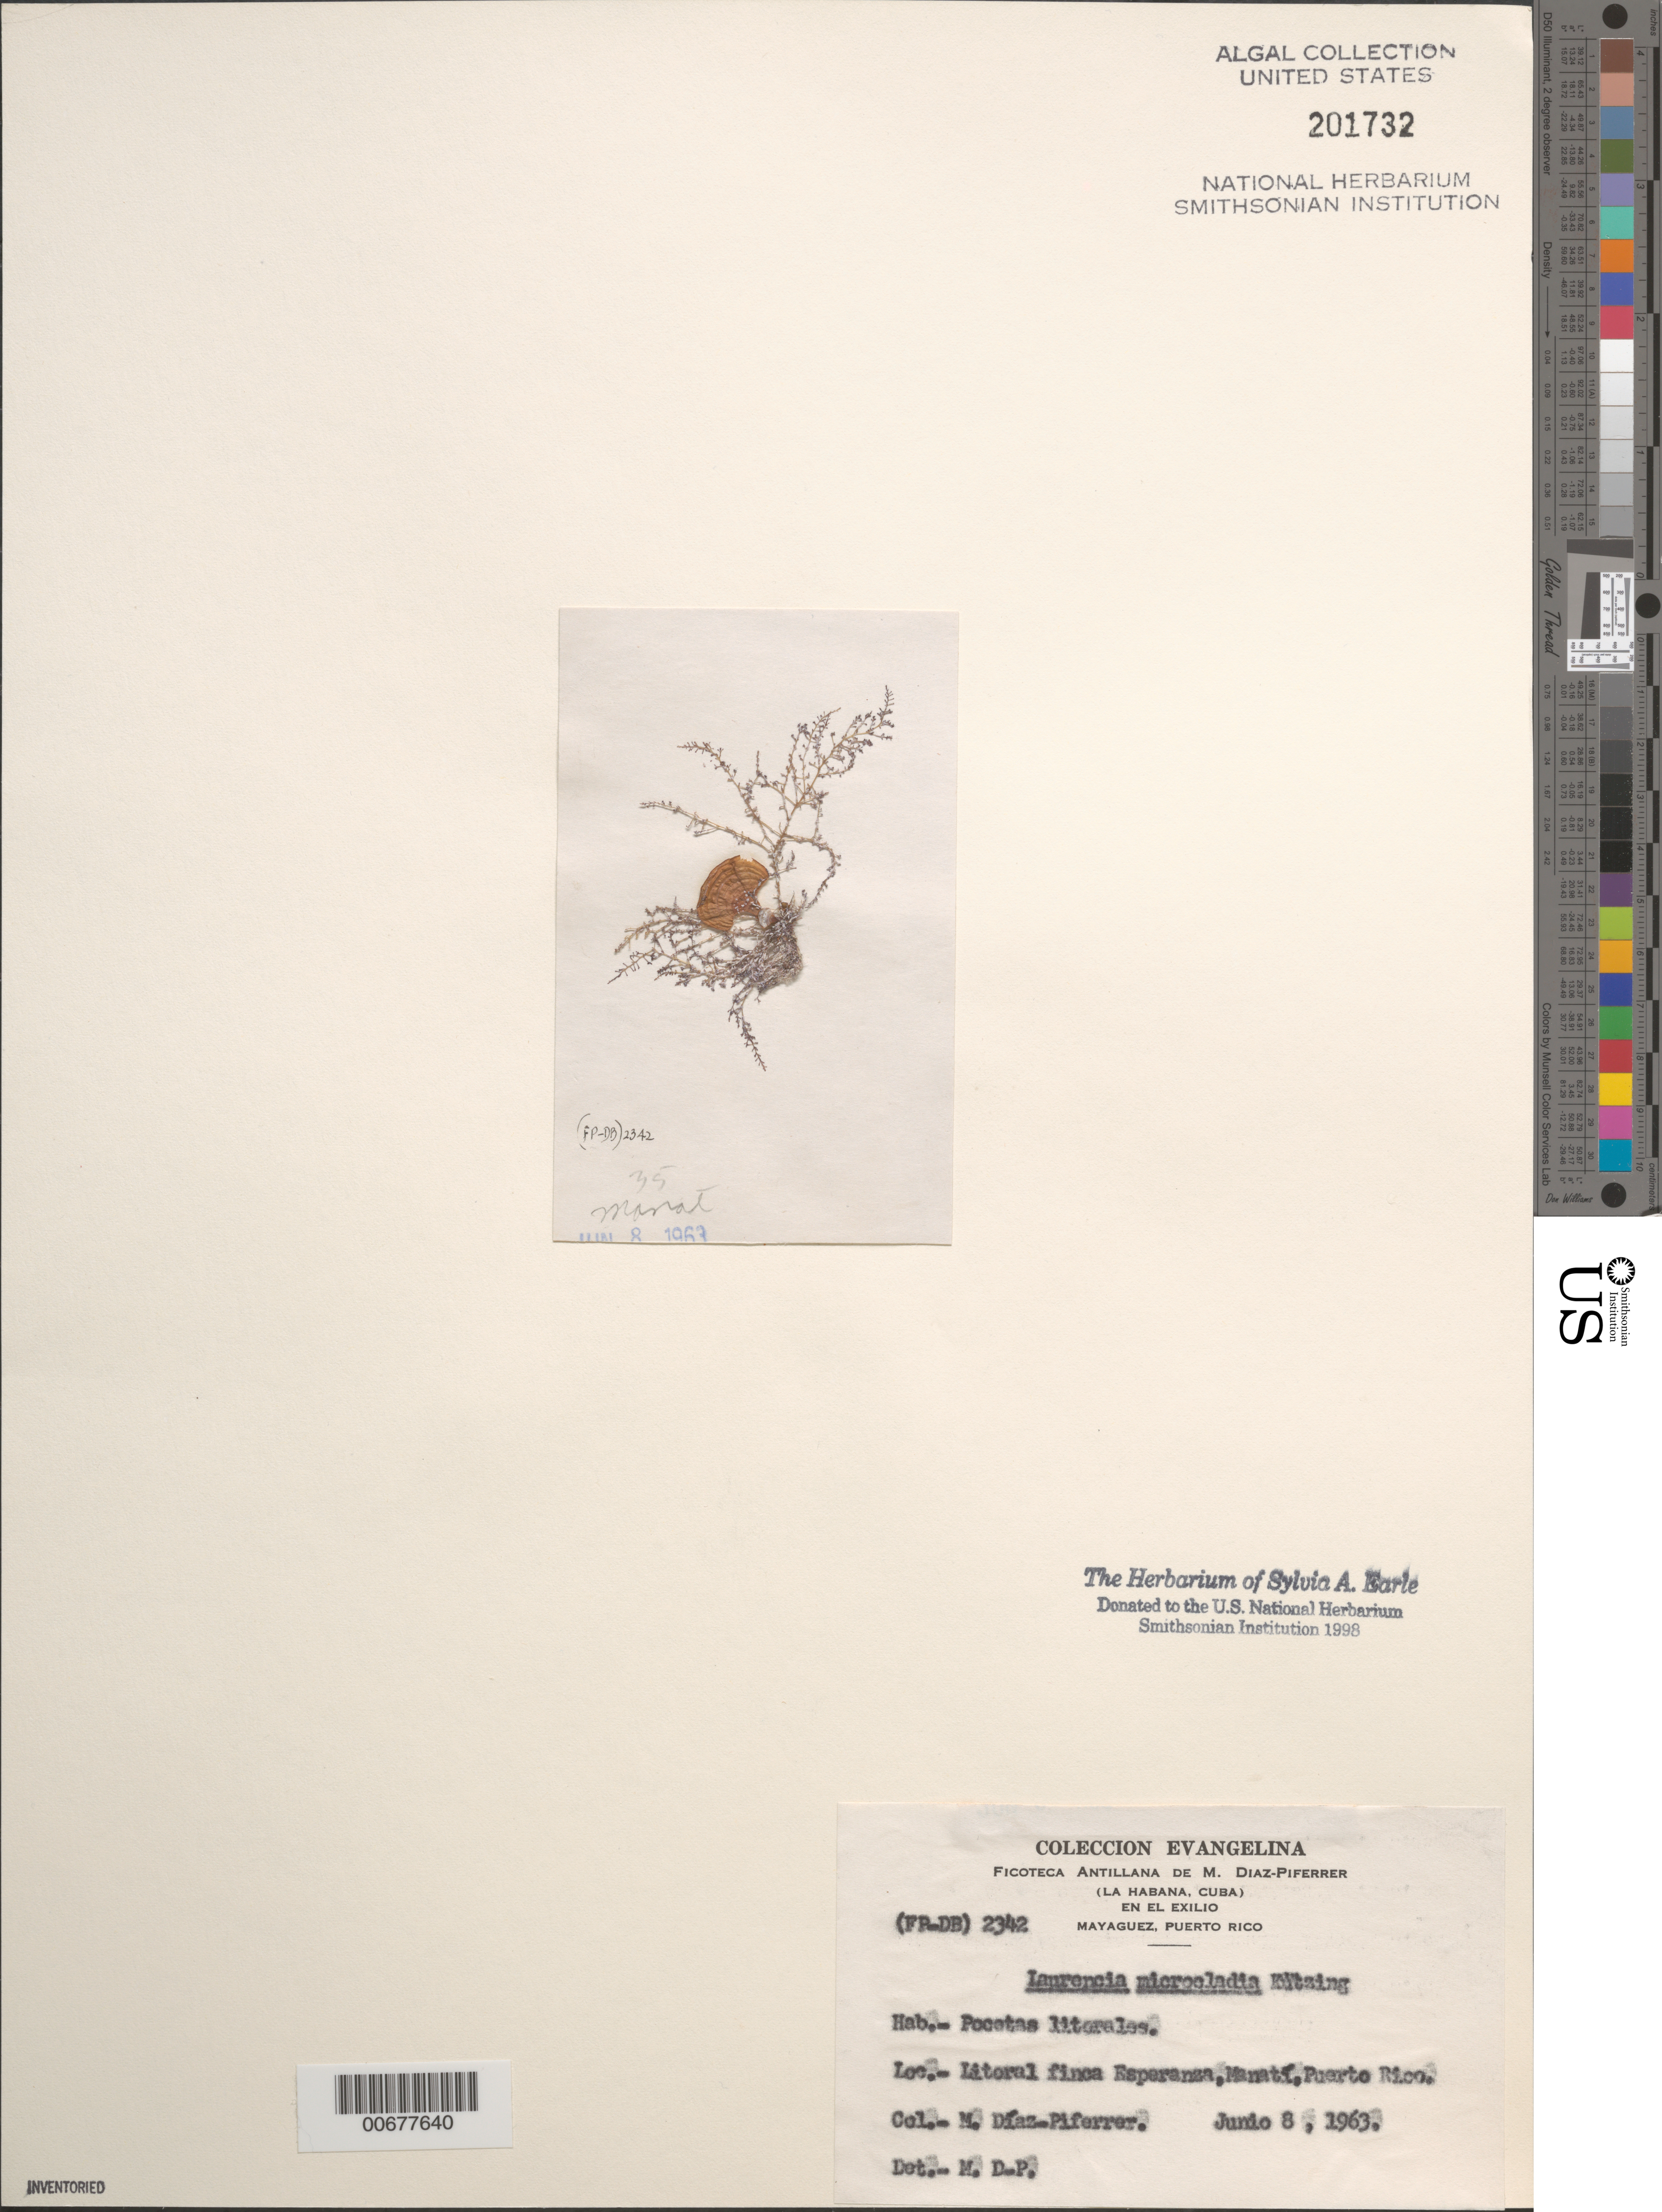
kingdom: Plantae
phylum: Rhodophyta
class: Florideophyceae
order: Ceramiales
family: Rhodomelaceae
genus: Laurencia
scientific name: Laurencia microcladia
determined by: Diaz-Piferrer, M.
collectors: M. Diaz-Piferrer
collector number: (FP-DB) 2342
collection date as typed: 08 Jun 1963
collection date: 1963-06-08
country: Puerto Rico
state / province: Manati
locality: Esperanza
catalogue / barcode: US 201732